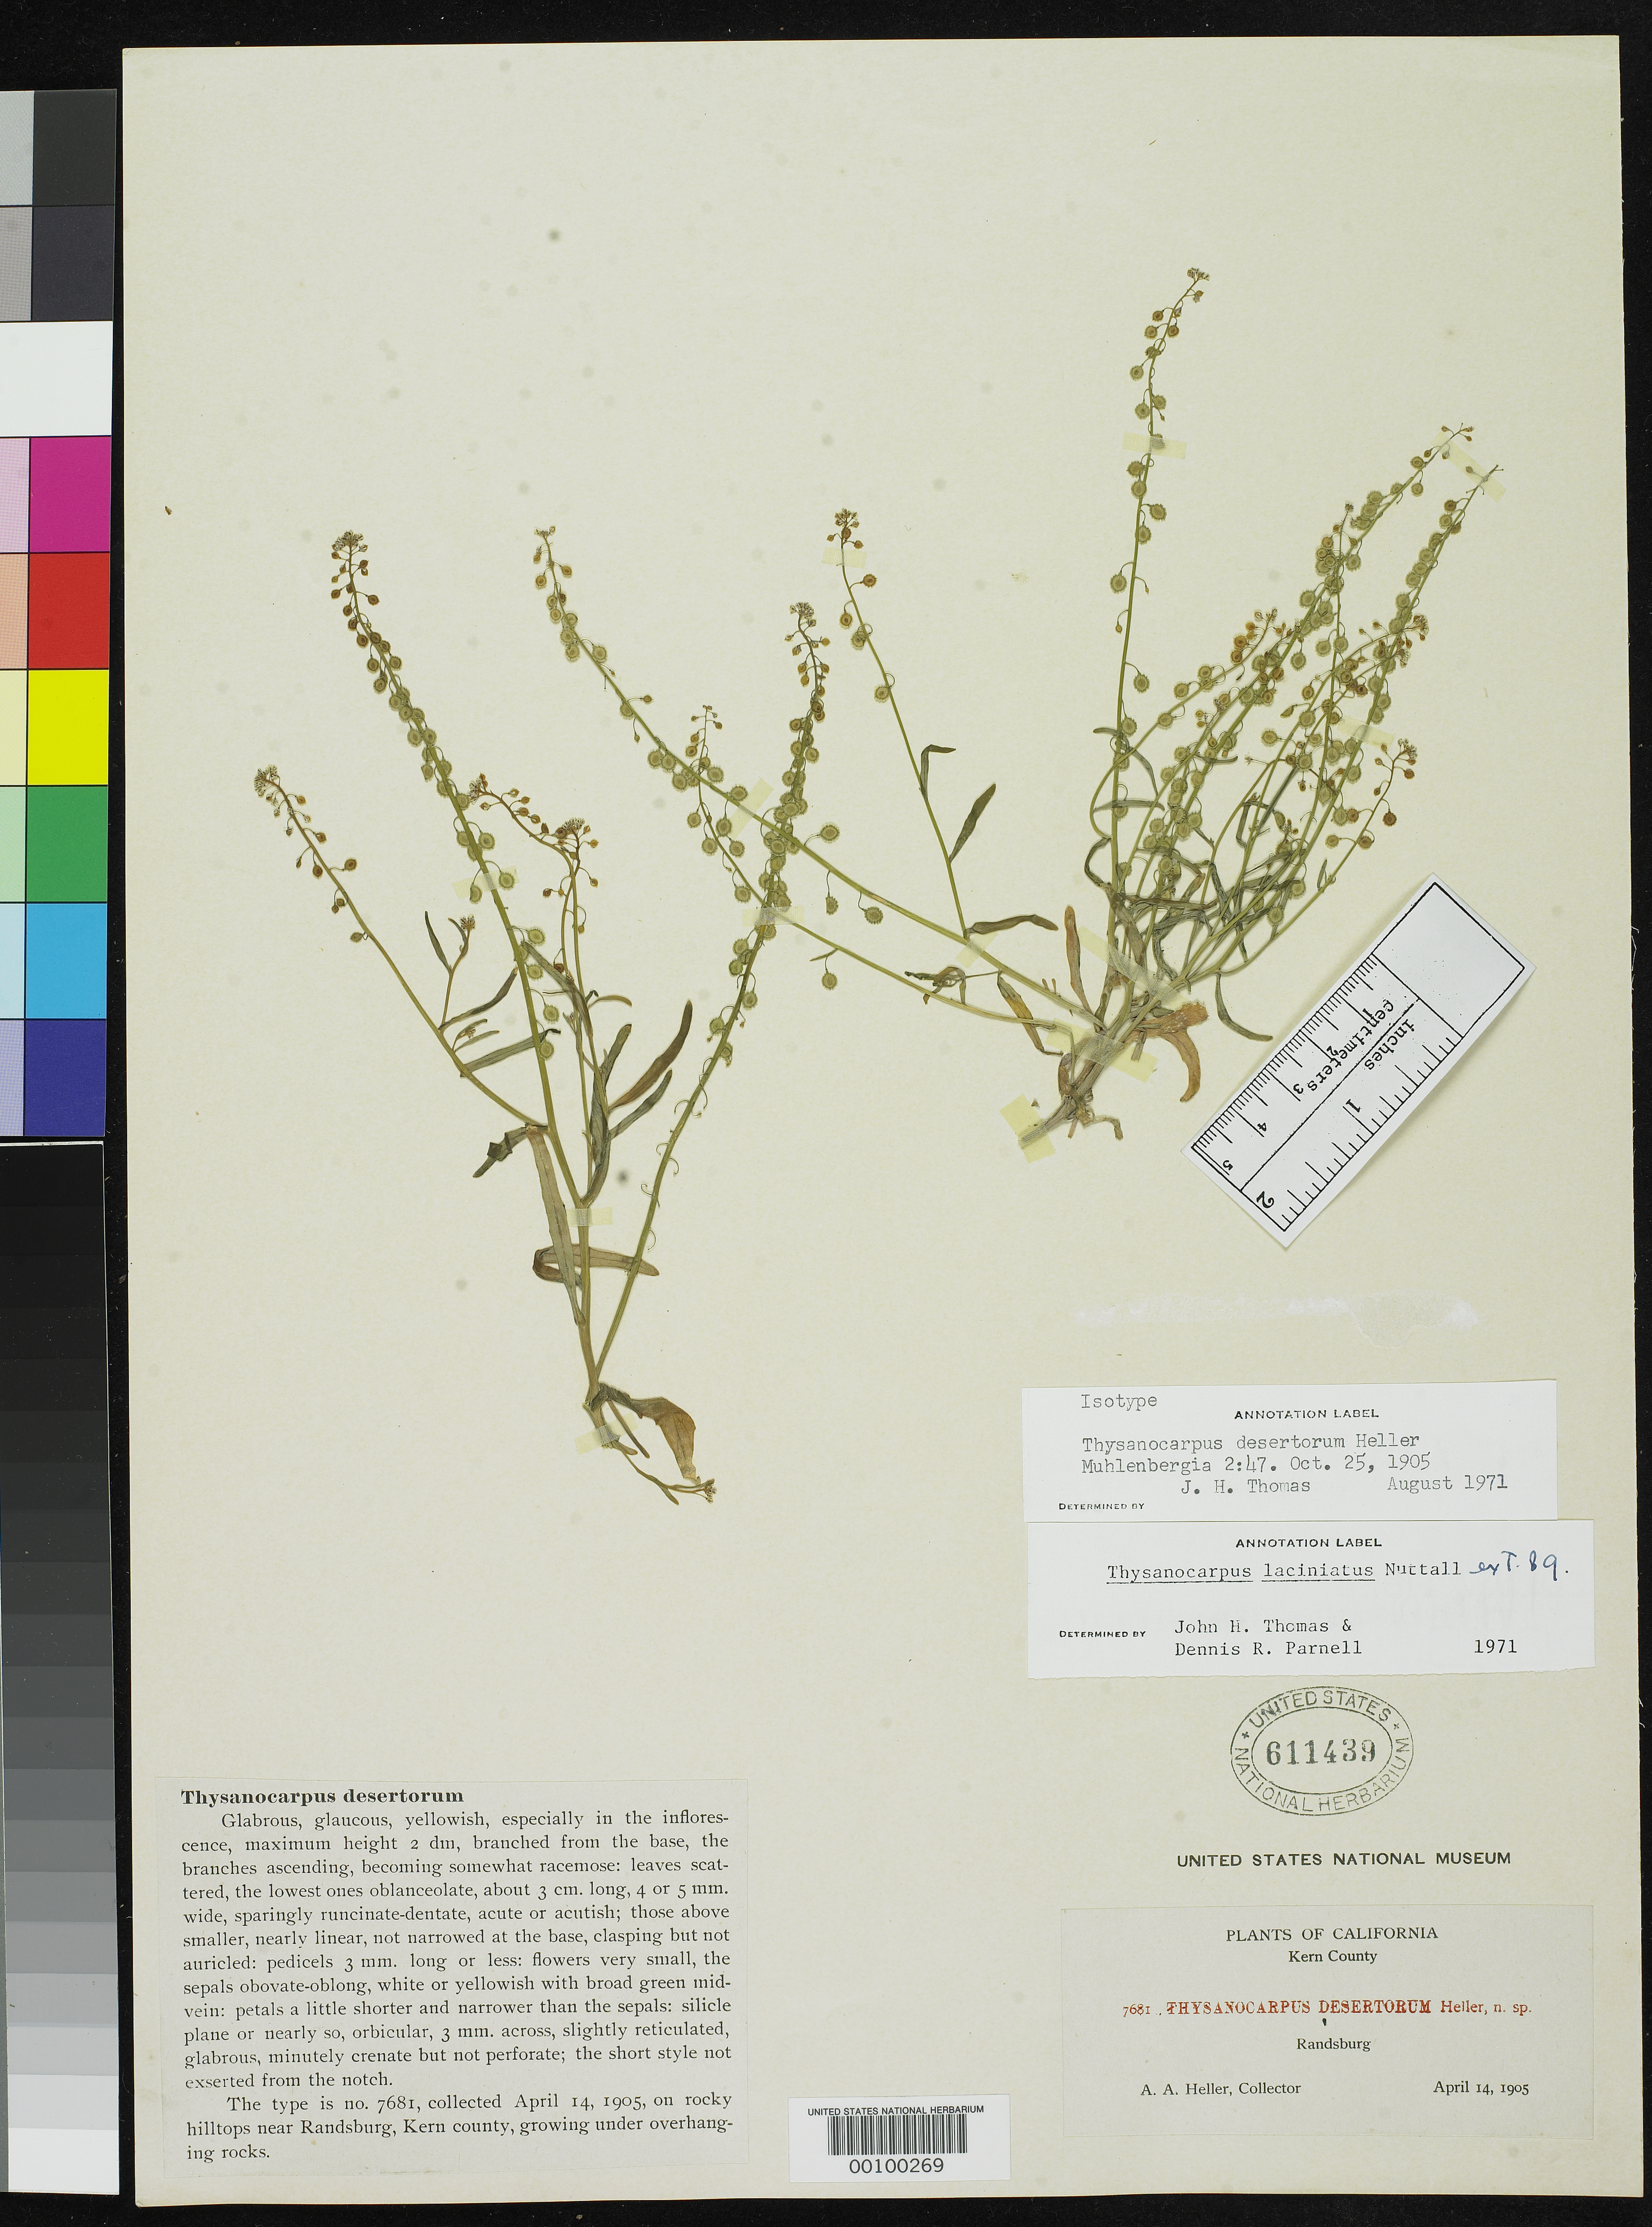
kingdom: Plantae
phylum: Tracheophyta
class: Magnoliopsida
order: Brassicales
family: Brassicaceae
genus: Thysanocarpus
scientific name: Thysanocarpus desertorum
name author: A. Heller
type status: Isotype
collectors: A. A. Heller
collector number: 7681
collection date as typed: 14 Apr 1905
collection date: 1905-04-14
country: United States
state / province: California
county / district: Kern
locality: Near Randsburg.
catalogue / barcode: US 611439